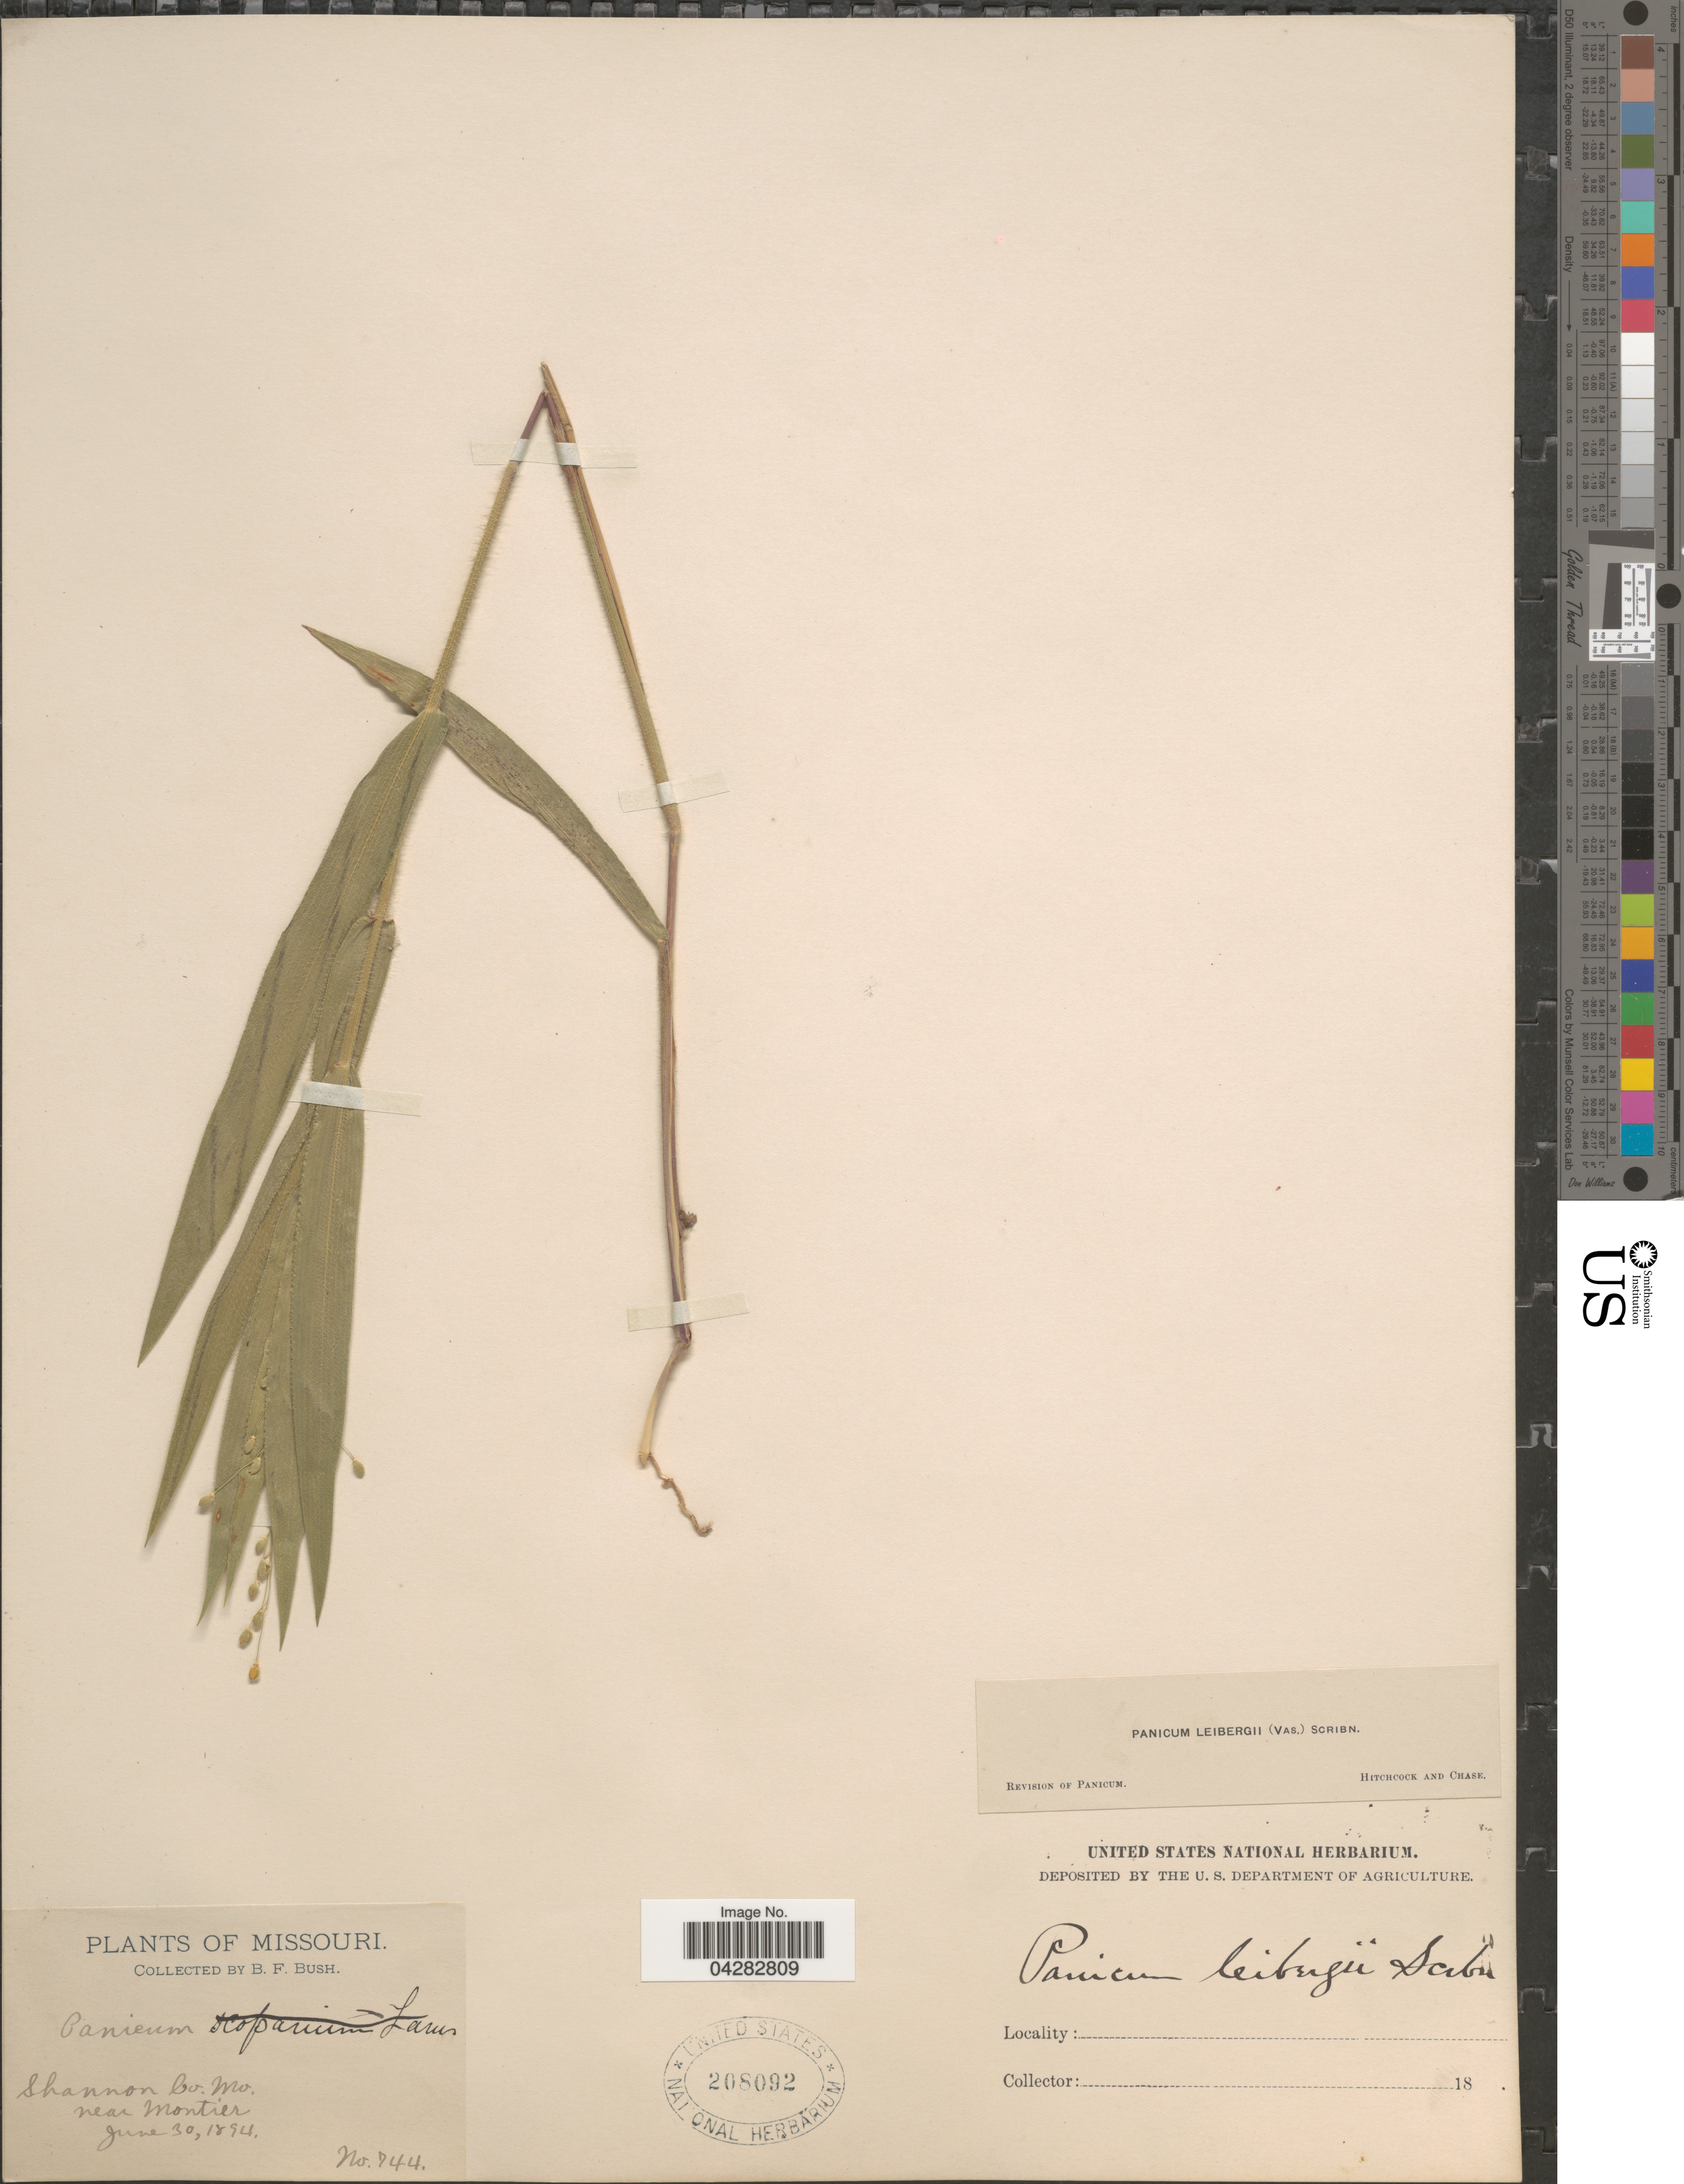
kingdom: Plantae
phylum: Tracheophyta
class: Liliopsida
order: Poales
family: Poaceae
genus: Dichanthelium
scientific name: Dichanthelium leibergii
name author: (Vasey) Gould & C.A. Clark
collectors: B. F. Bush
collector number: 744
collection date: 1894-06-03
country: United States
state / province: Missouri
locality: Shannon Co., near Montier.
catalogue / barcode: US 208092